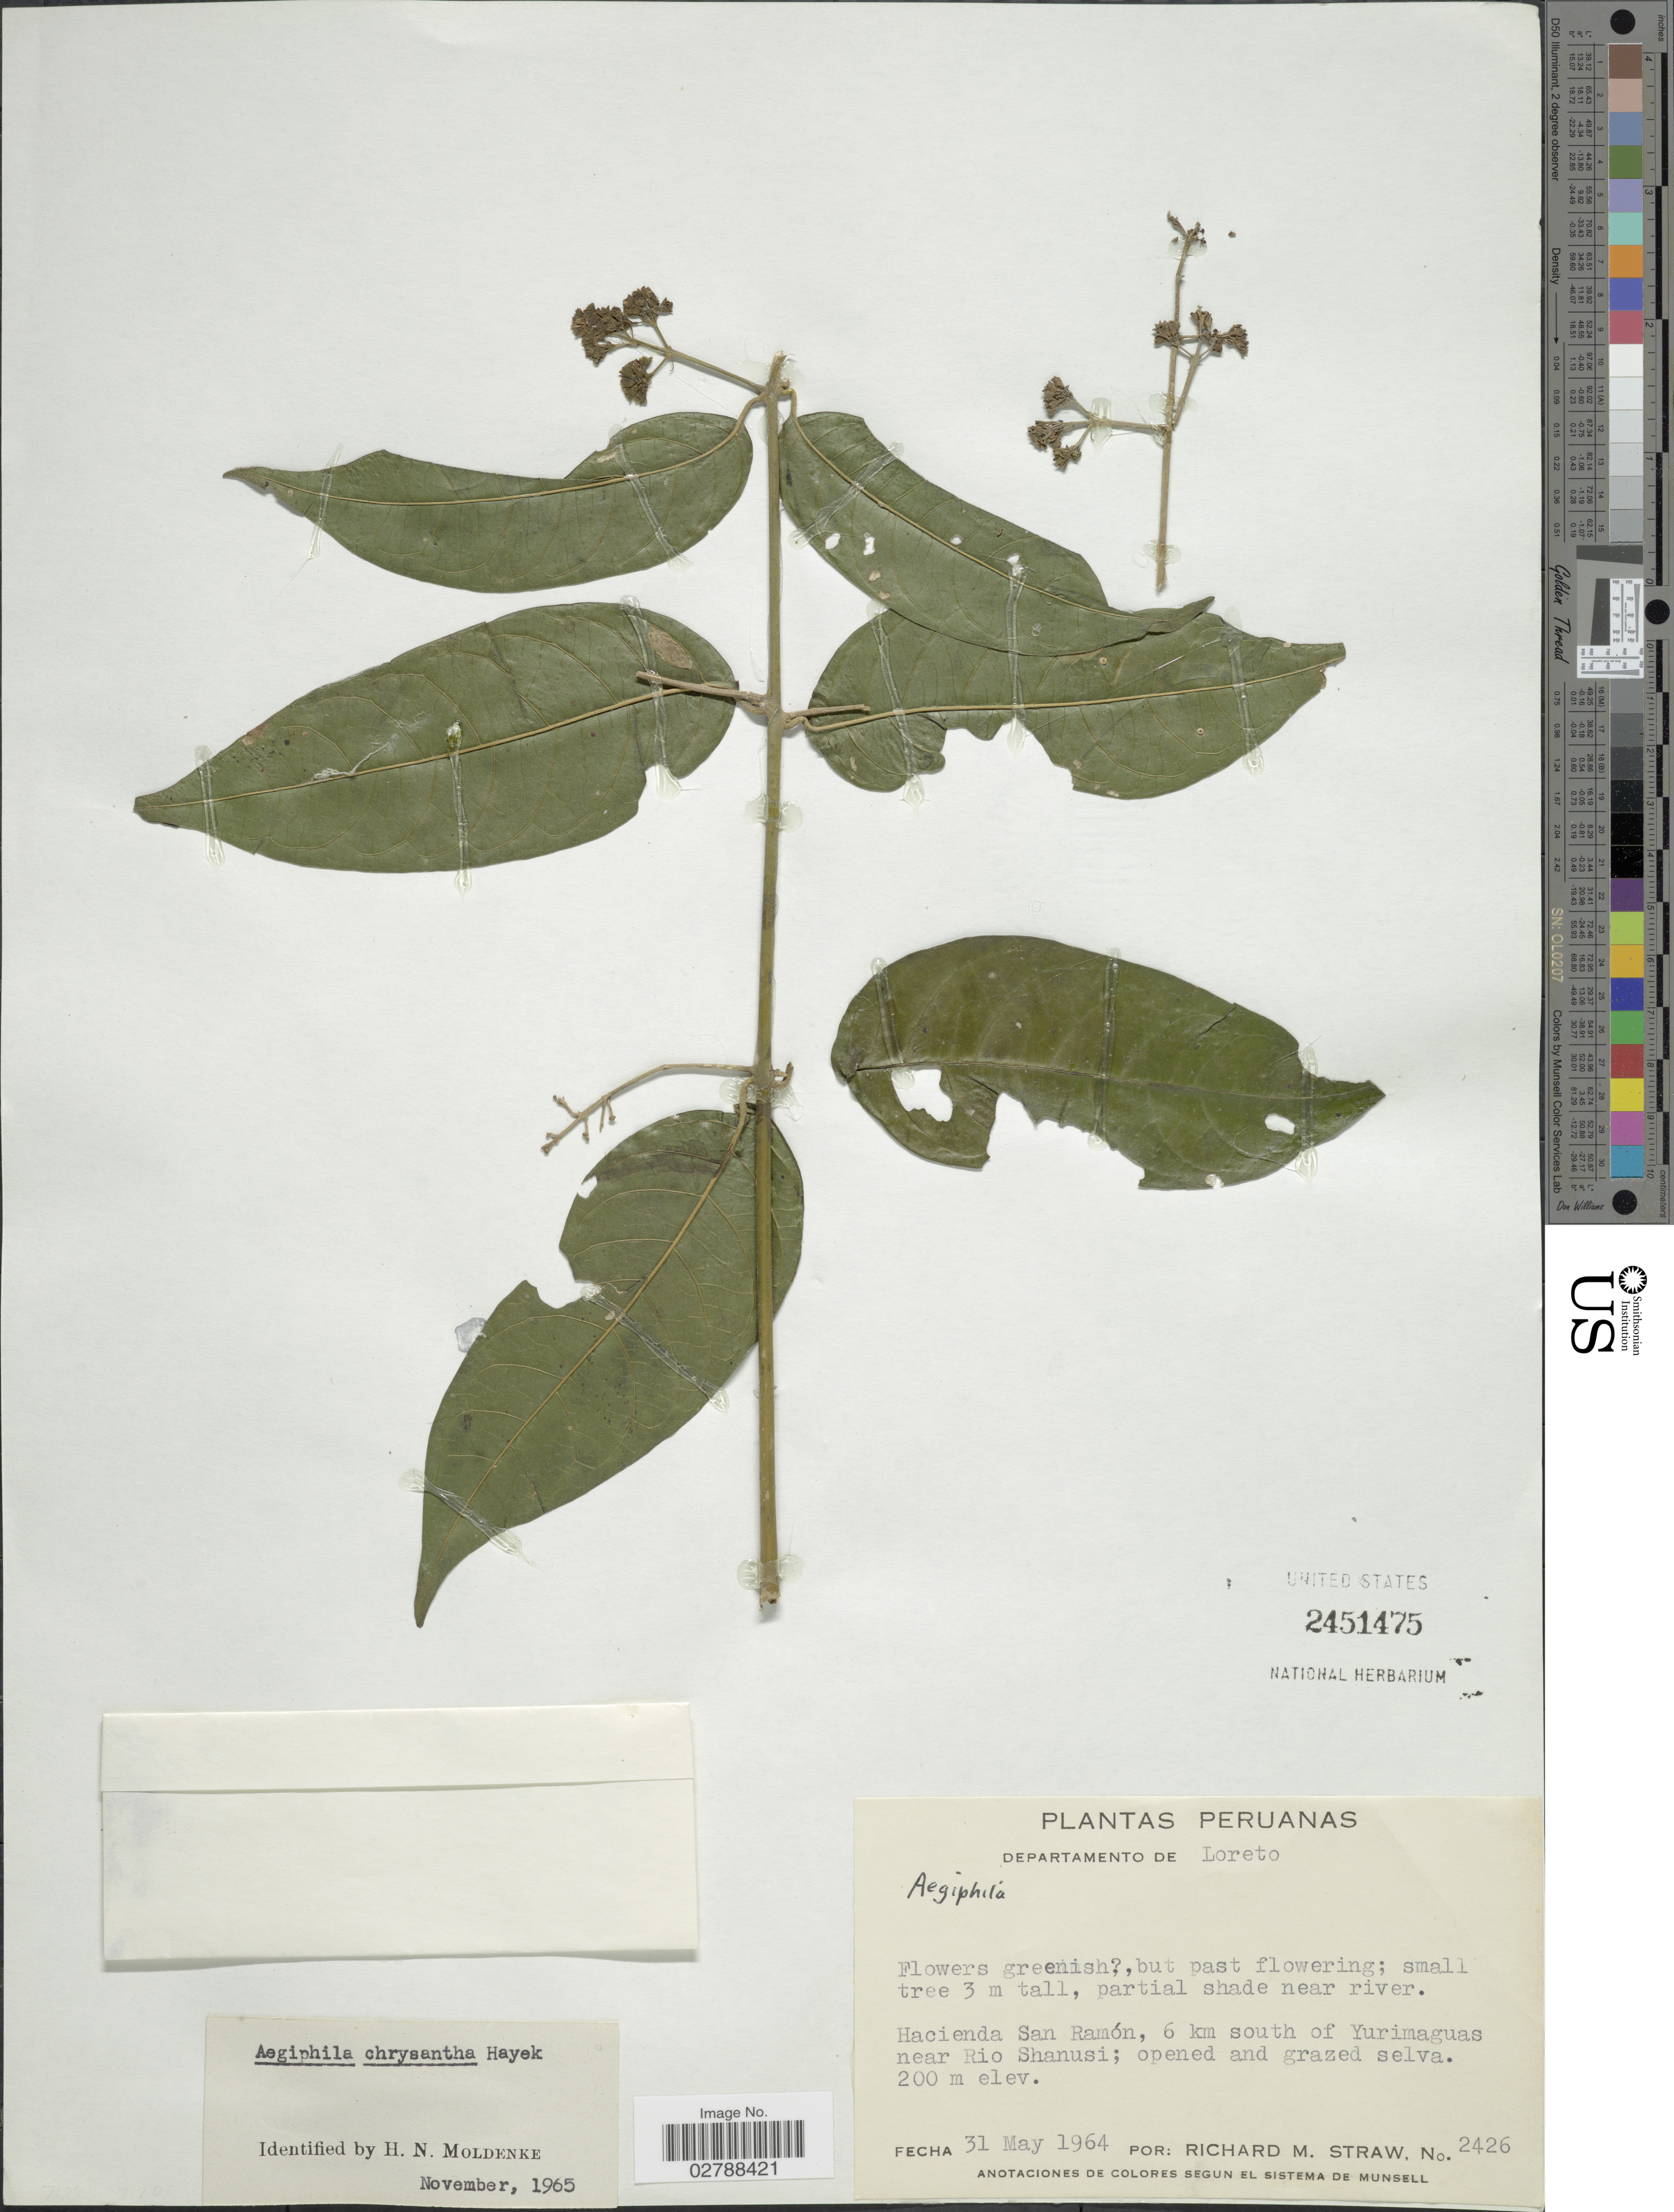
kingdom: Plantae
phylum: Tracheophyta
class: Magnoliopsida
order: Lamiales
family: Lamiaceae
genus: Aegiphila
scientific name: Aegiphila chrysantha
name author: Hayek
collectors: R. M. Straw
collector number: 2426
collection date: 1964-05-31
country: Peru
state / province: Loreto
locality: Departamento de Loreto, Hacienda San Ramón, 6 km south of Yurimaguas near Rio Shanusi.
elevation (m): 200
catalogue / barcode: US 2451475